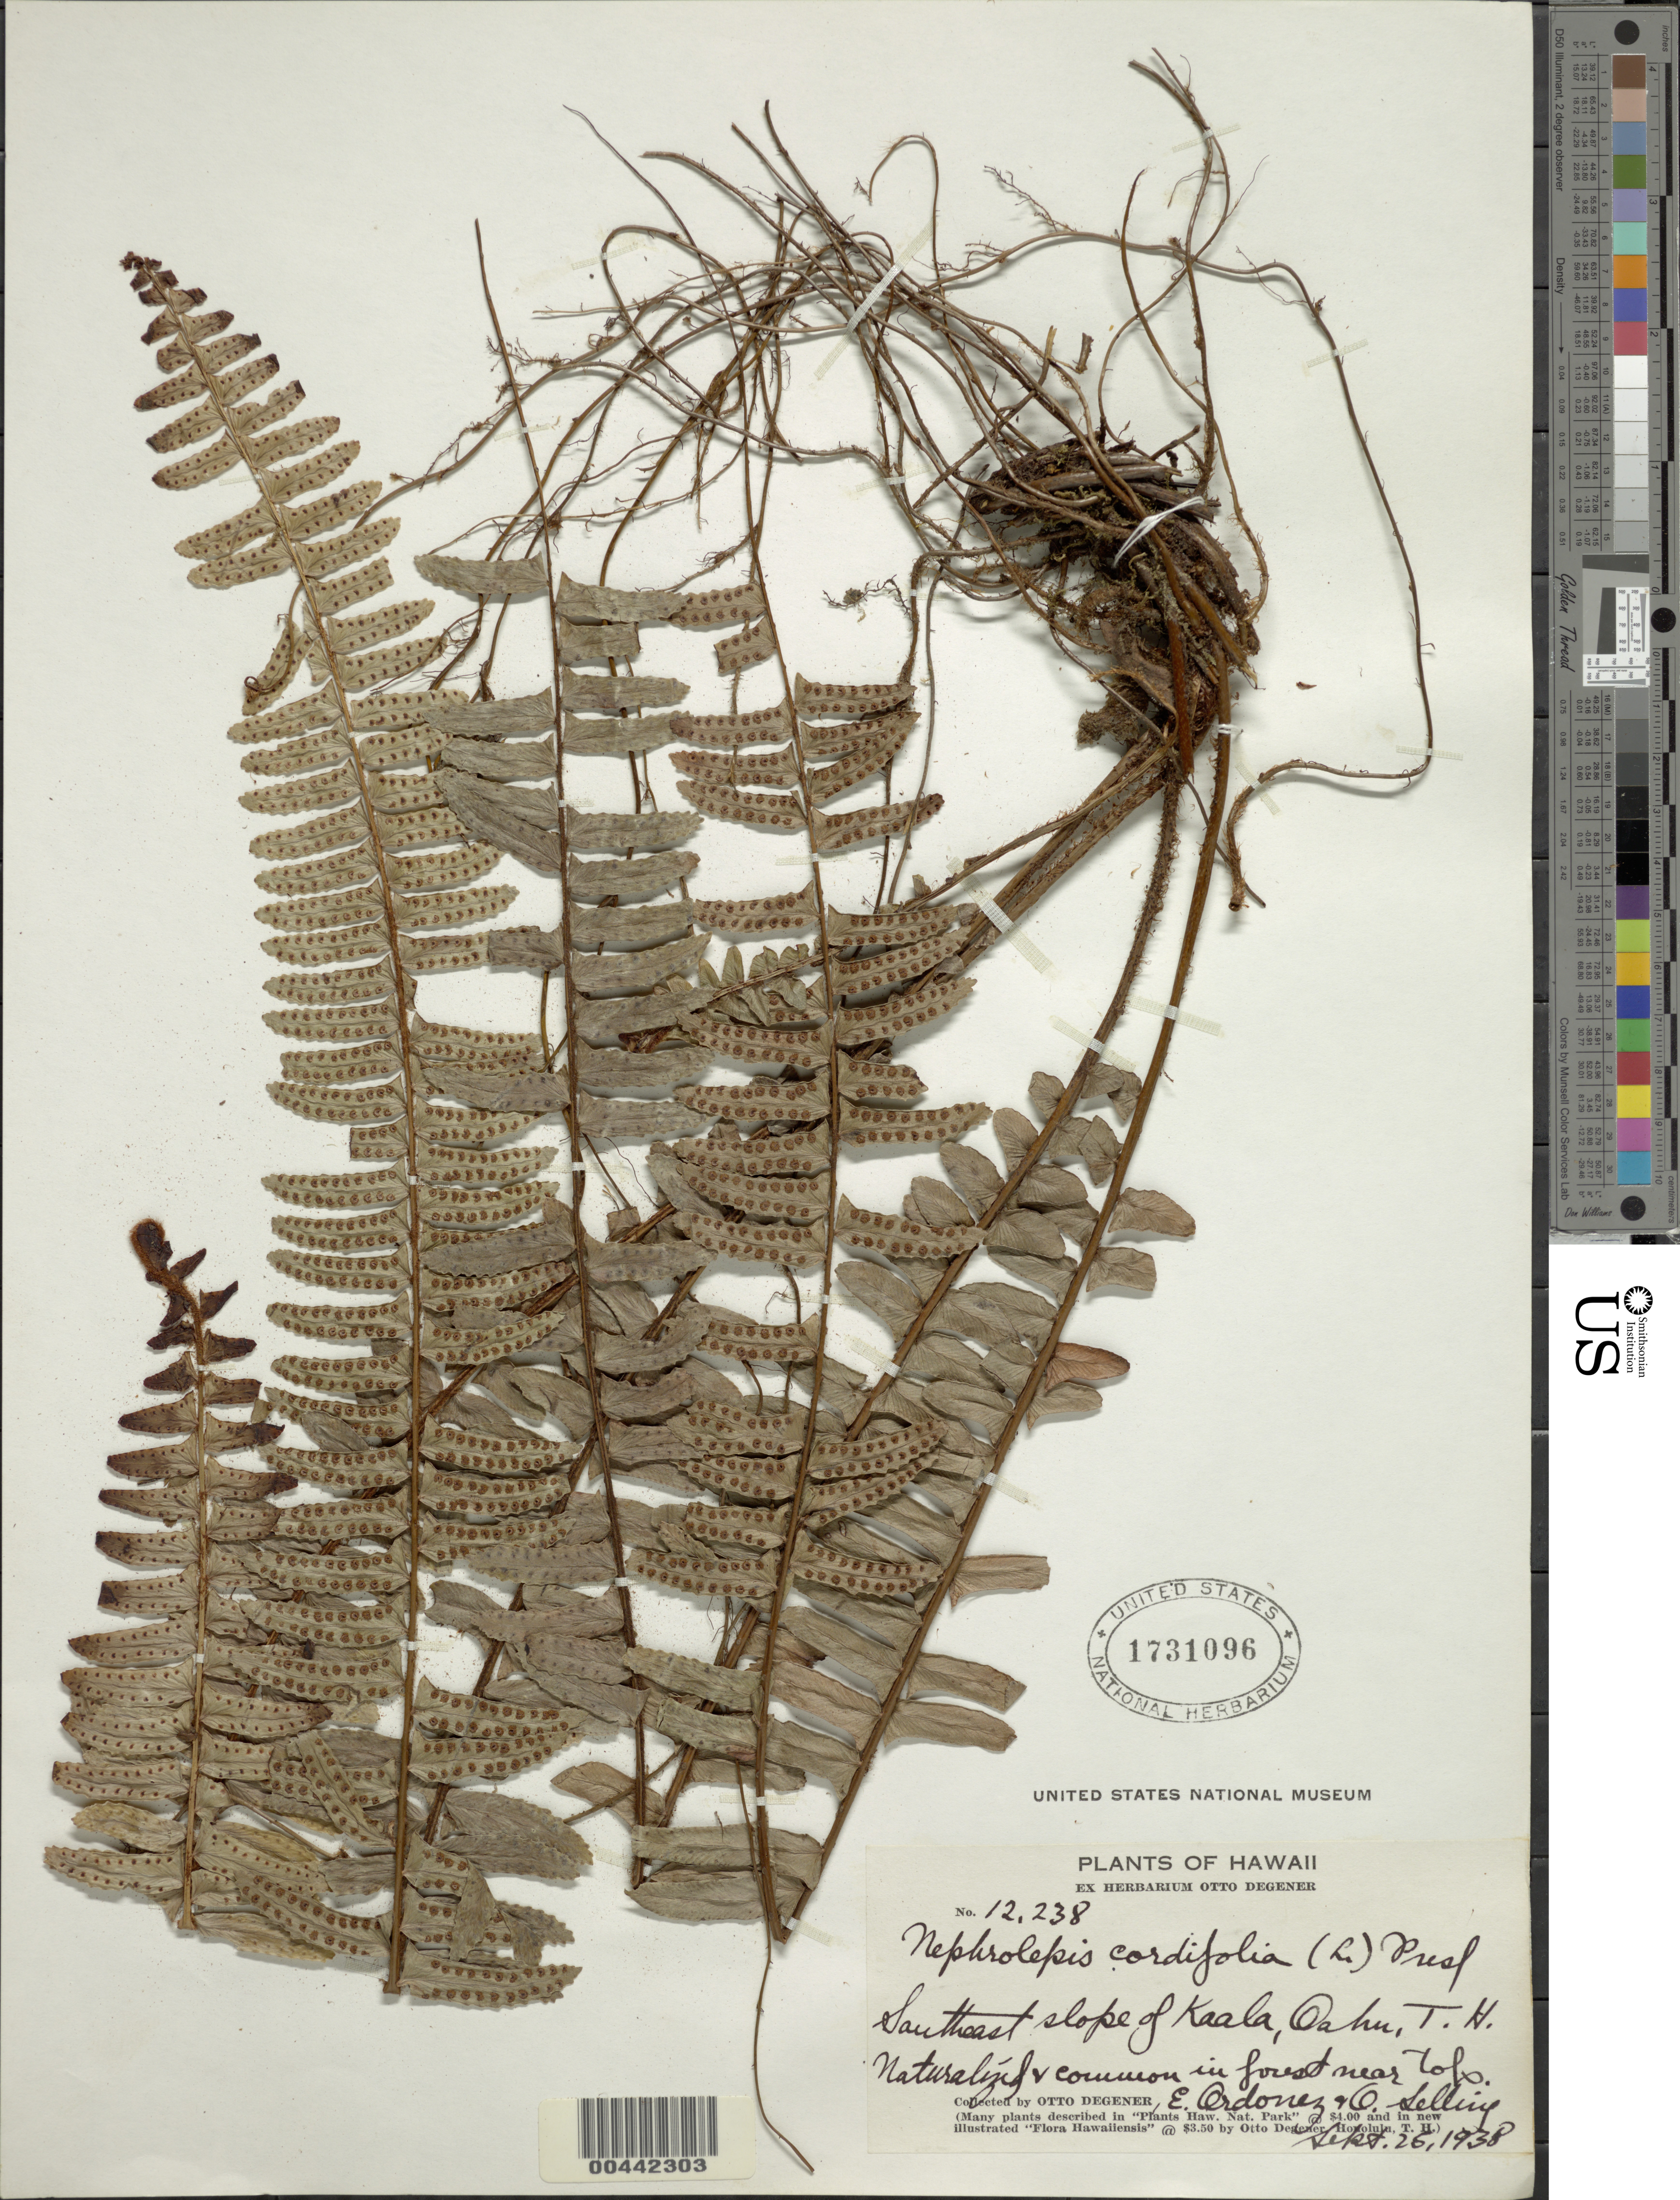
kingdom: Plantae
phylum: Tracheophyta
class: Polypodiopsida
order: Polypodiales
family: Nephrolepidaceae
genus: Nephrolepis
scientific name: Nephrolepis cordifolia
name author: (L.) C. Presl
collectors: O. Degener, E. Ordonez & O. Selling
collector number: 12238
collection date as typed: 25 Sep 1938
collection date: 1938-09-25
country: United States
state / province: Hawaii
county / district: Honolulu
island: Oahu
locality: SE slope of Kaala, Oahu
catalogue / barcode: US 1731096